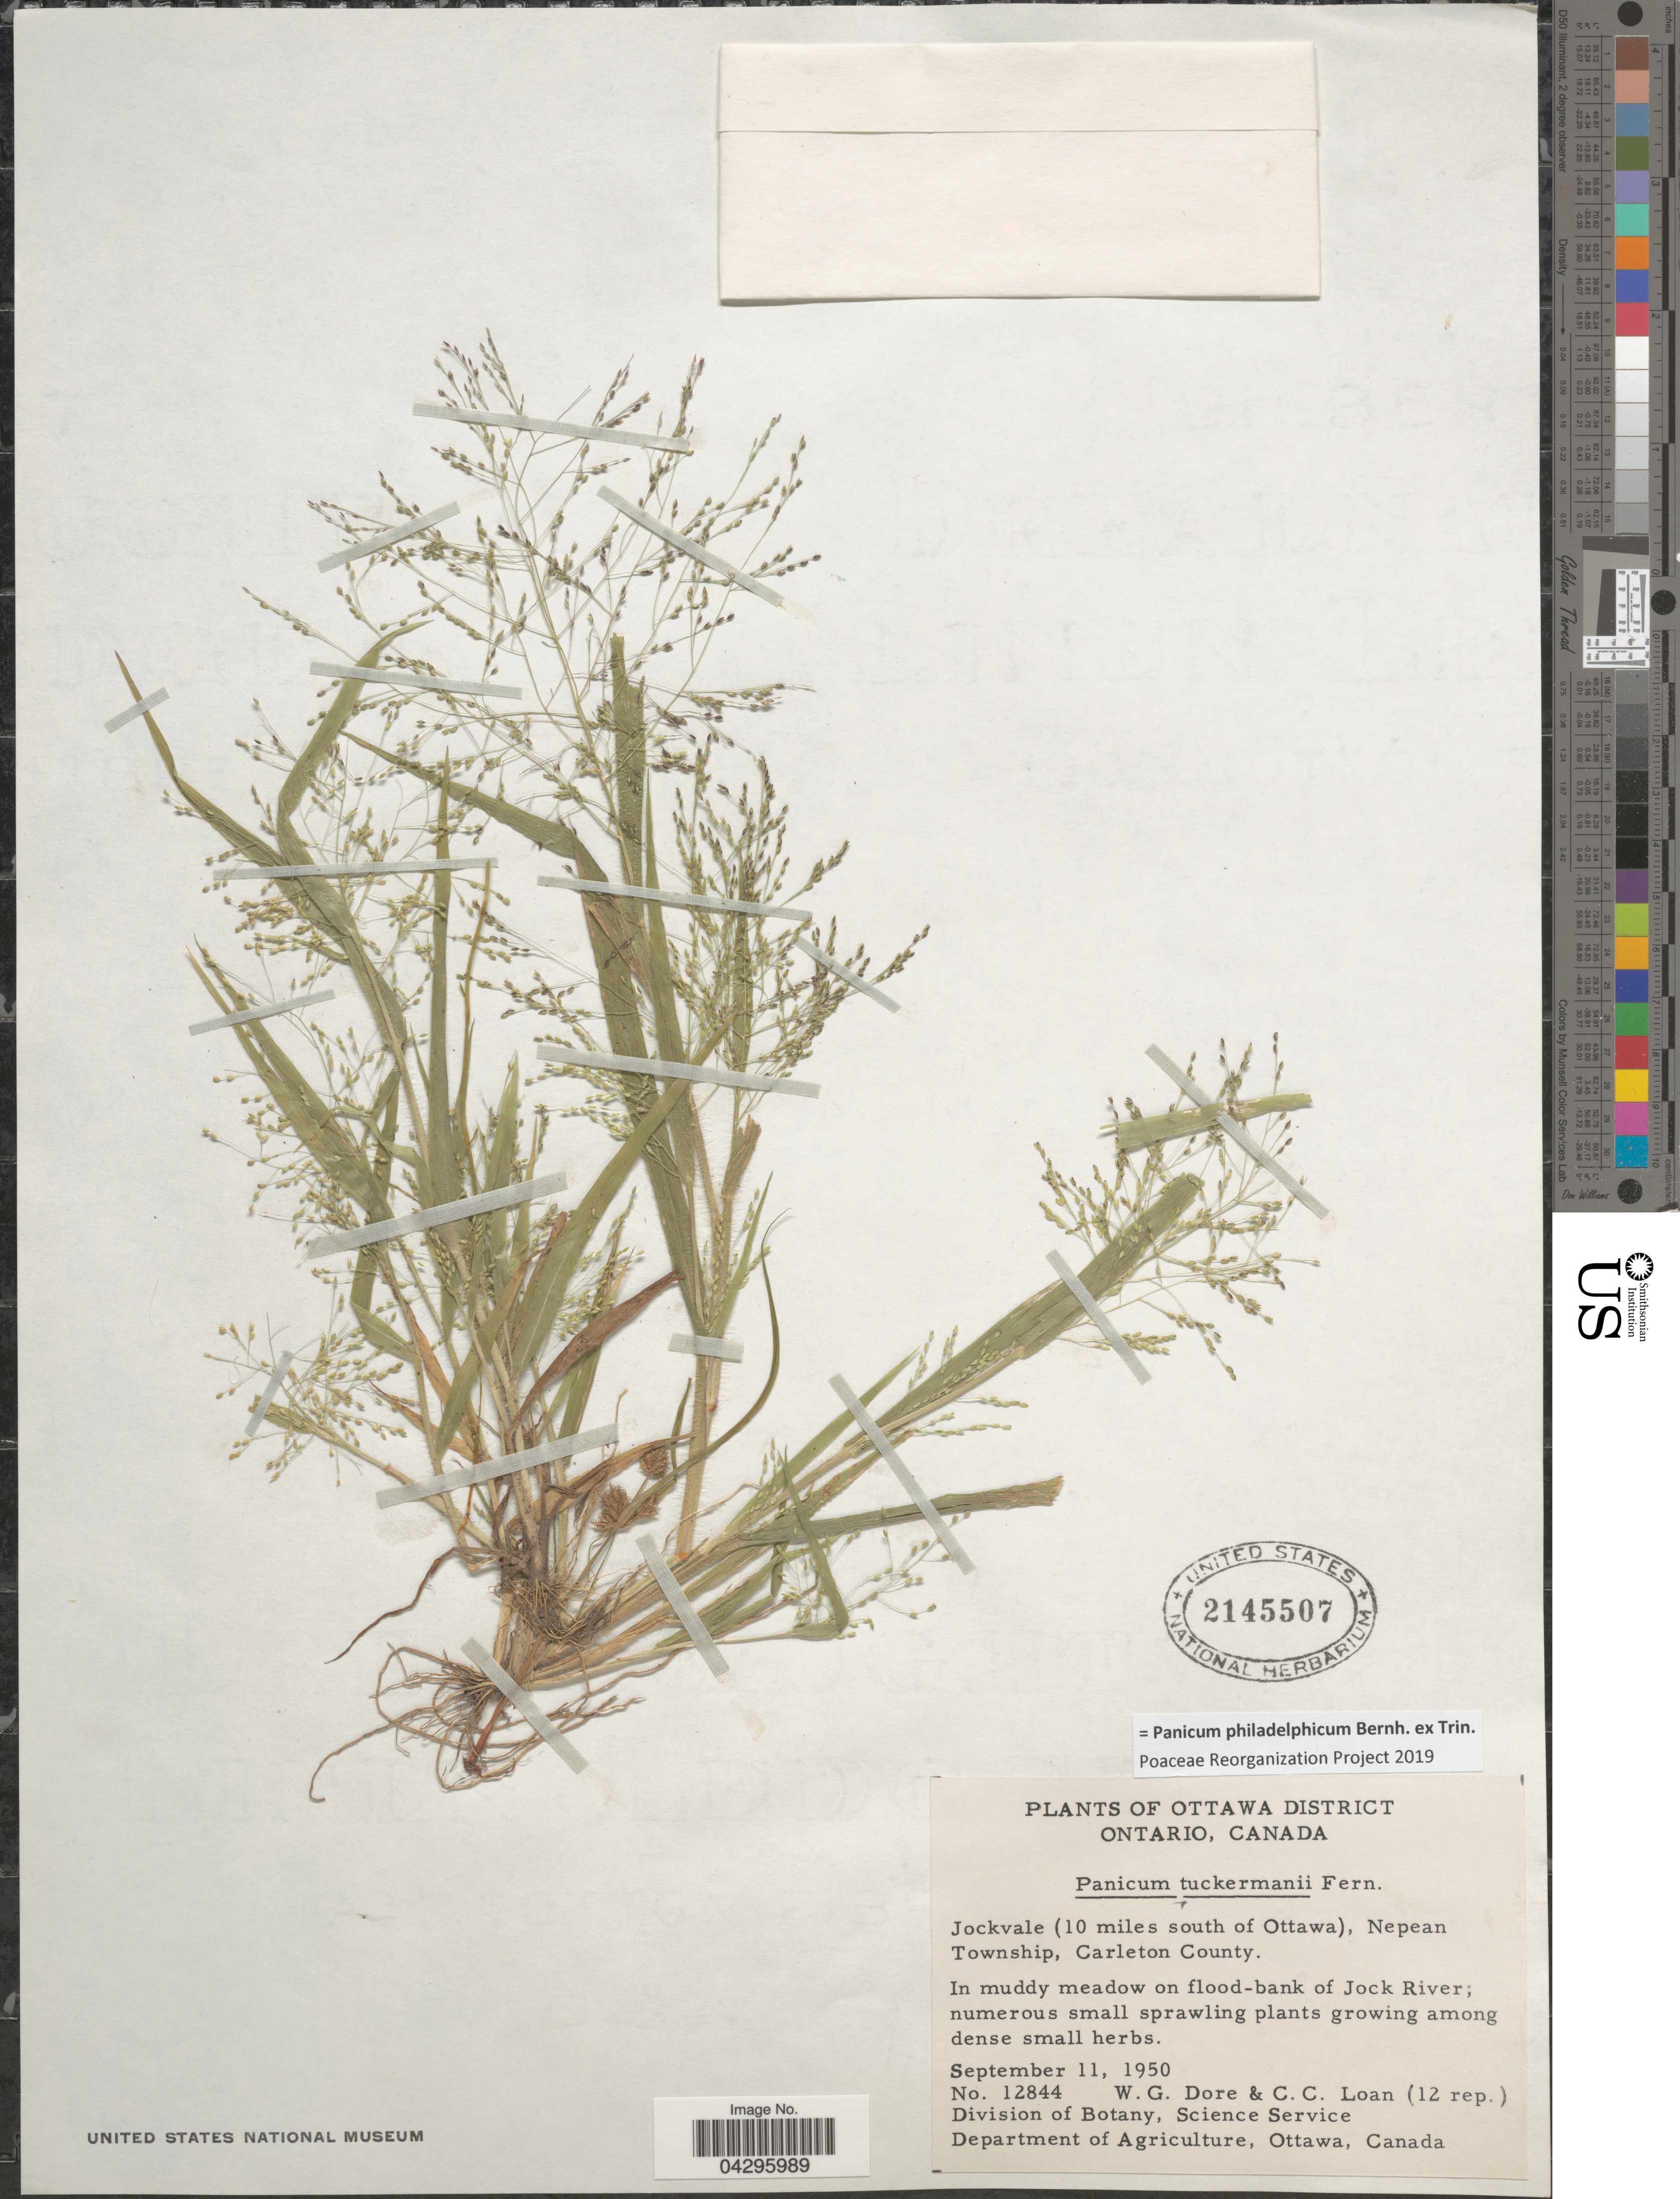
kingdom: Plantae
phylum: Tracheophyta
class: Liliopsida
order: Poales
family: Poaceae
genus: Panicum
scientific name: Panicum philadelphicum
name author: Bernh. ex Trin.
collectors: W. Dore & C. Loan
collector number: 12844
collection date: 1950-09-11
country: Canada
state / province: Ontario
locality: Ottawa District. Jockvale (10 miles south of Ottawa), Nepean Township, Carleton County. In muddy meadow on flood-bank of Jock River.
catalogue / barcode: US 2145507